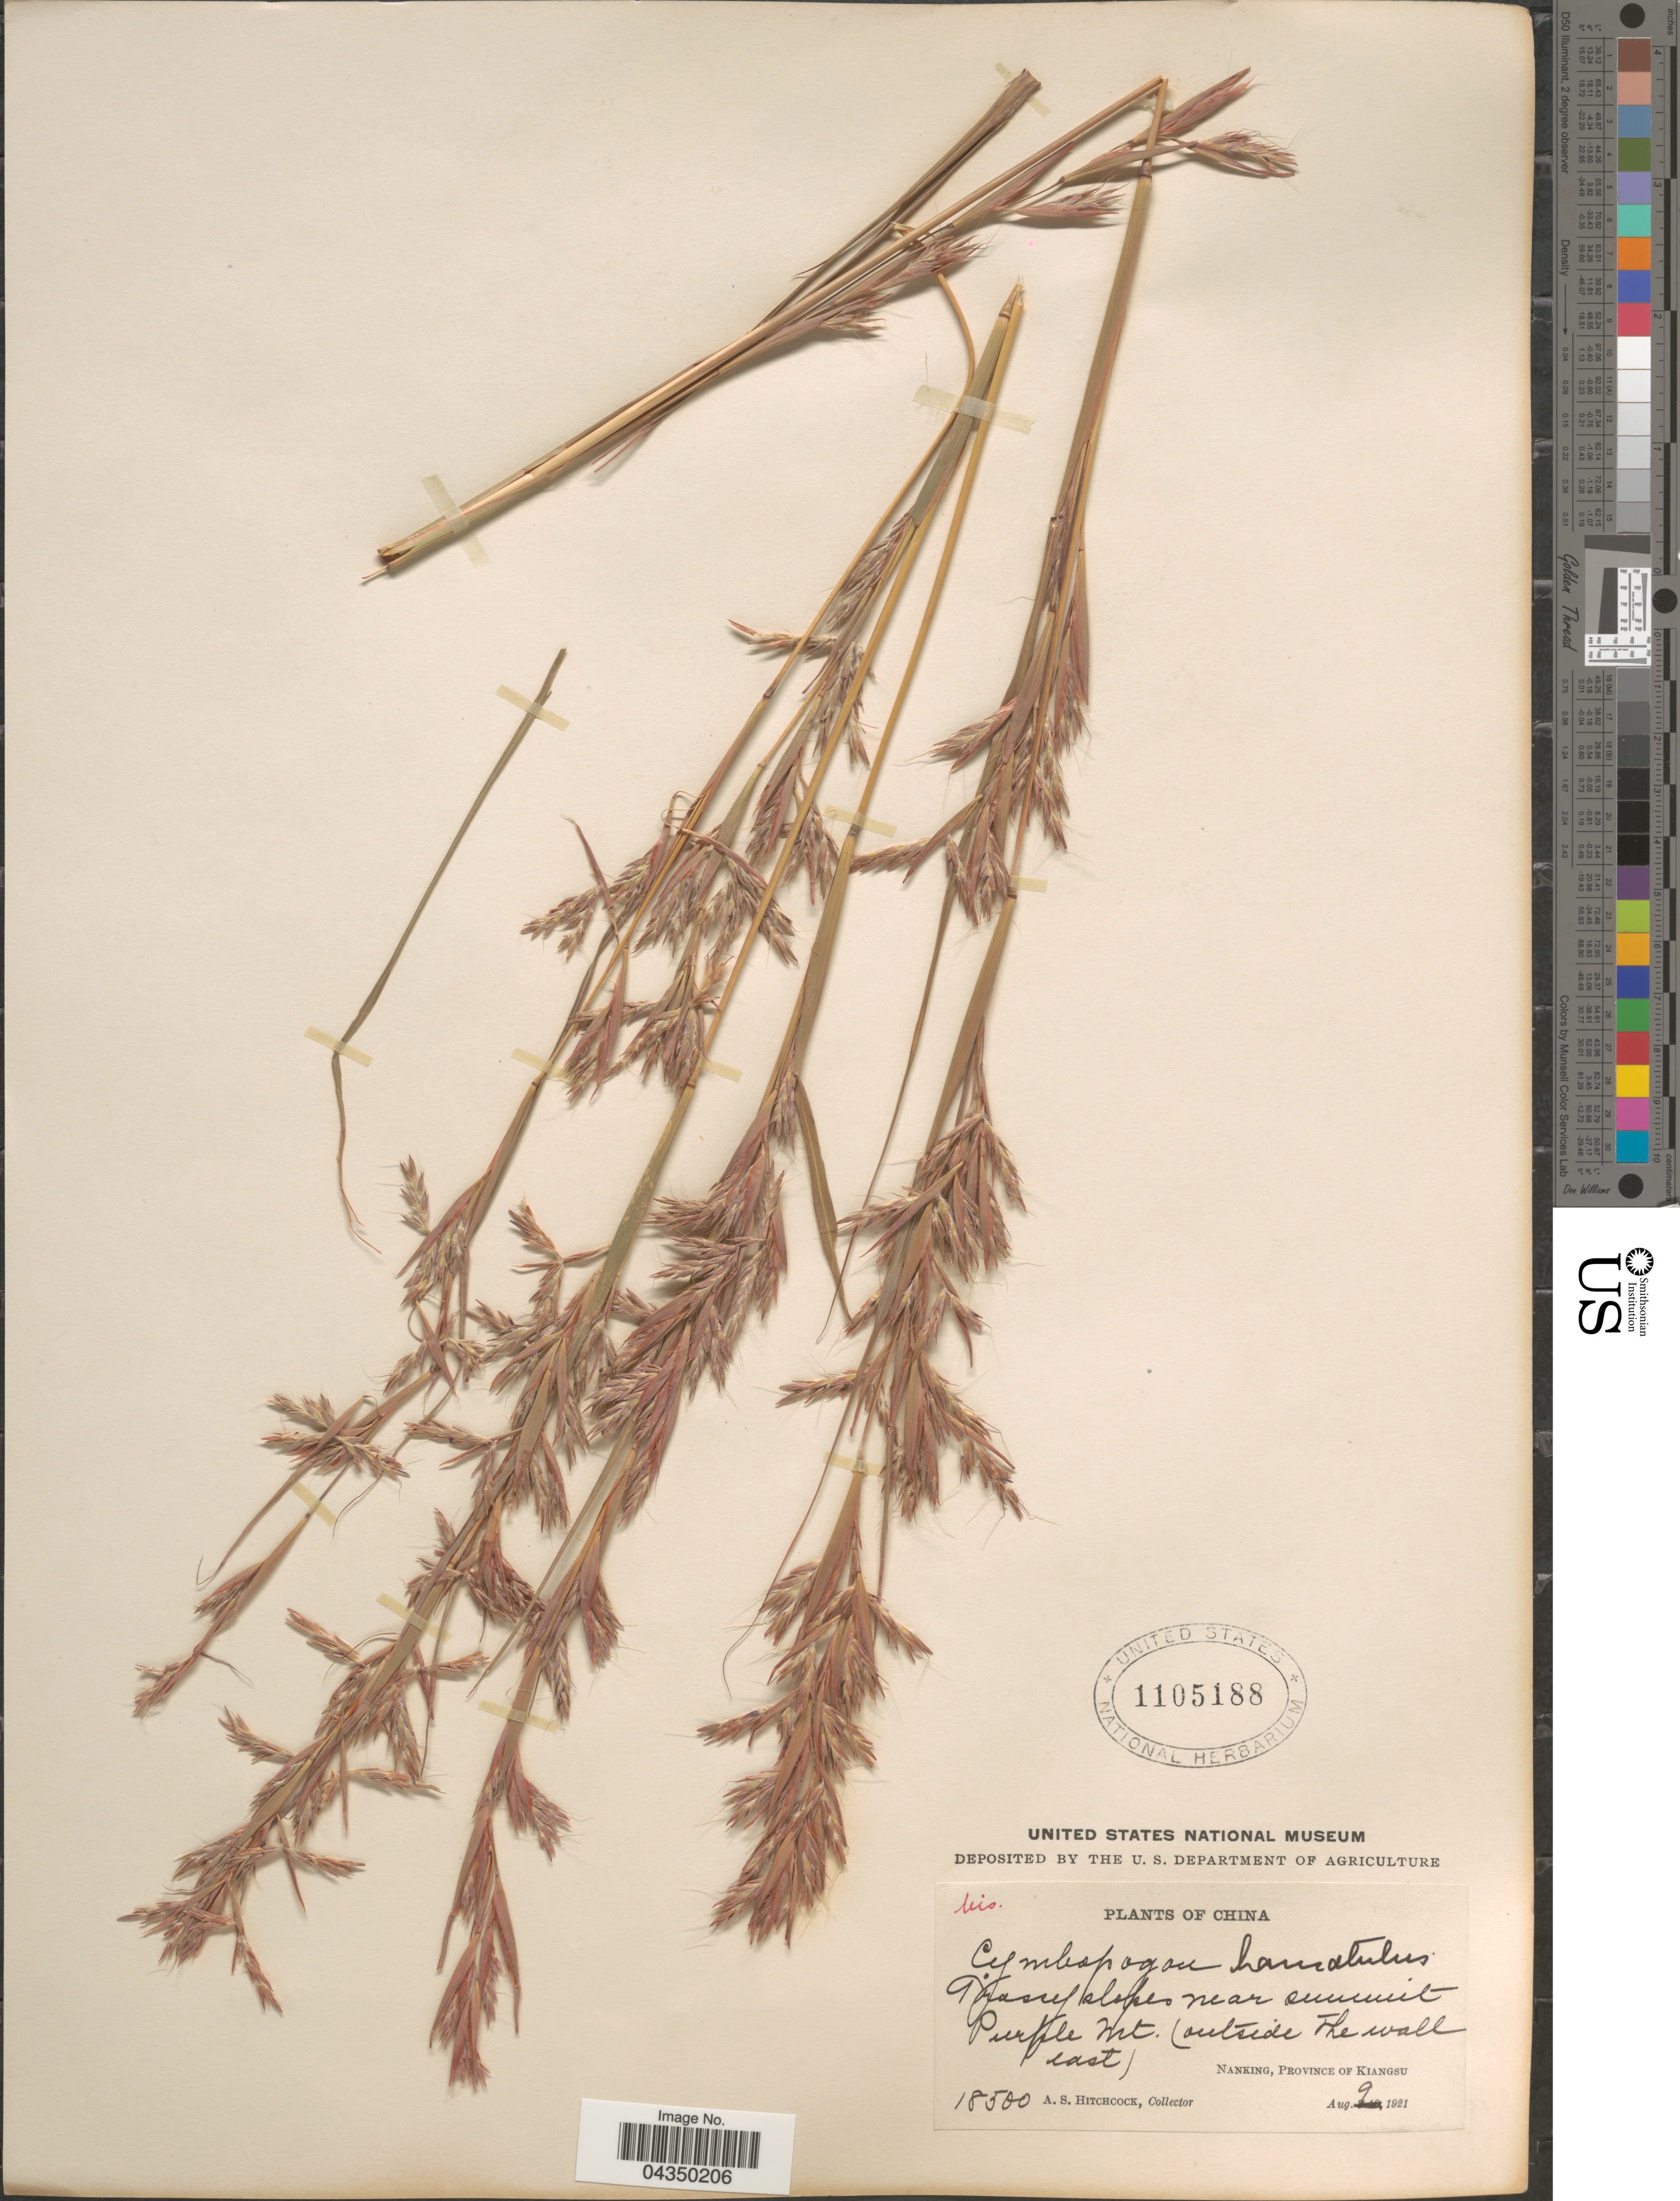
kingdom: Plantae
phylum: Tracheophyta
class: Liliopsida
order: Poales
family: Poaceae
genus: Cymbopogon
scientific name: Cymbopogon tortilis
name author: (J. Presl) A. Camus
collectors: A. S. Hitchcock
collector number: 18500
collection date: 1921-08-09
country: China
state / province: Jiangsu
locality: Grassy slopes near summit Purple Mt. (outside the wall east). Nanking, Province of Kiangsu.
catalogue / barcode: US 1105188